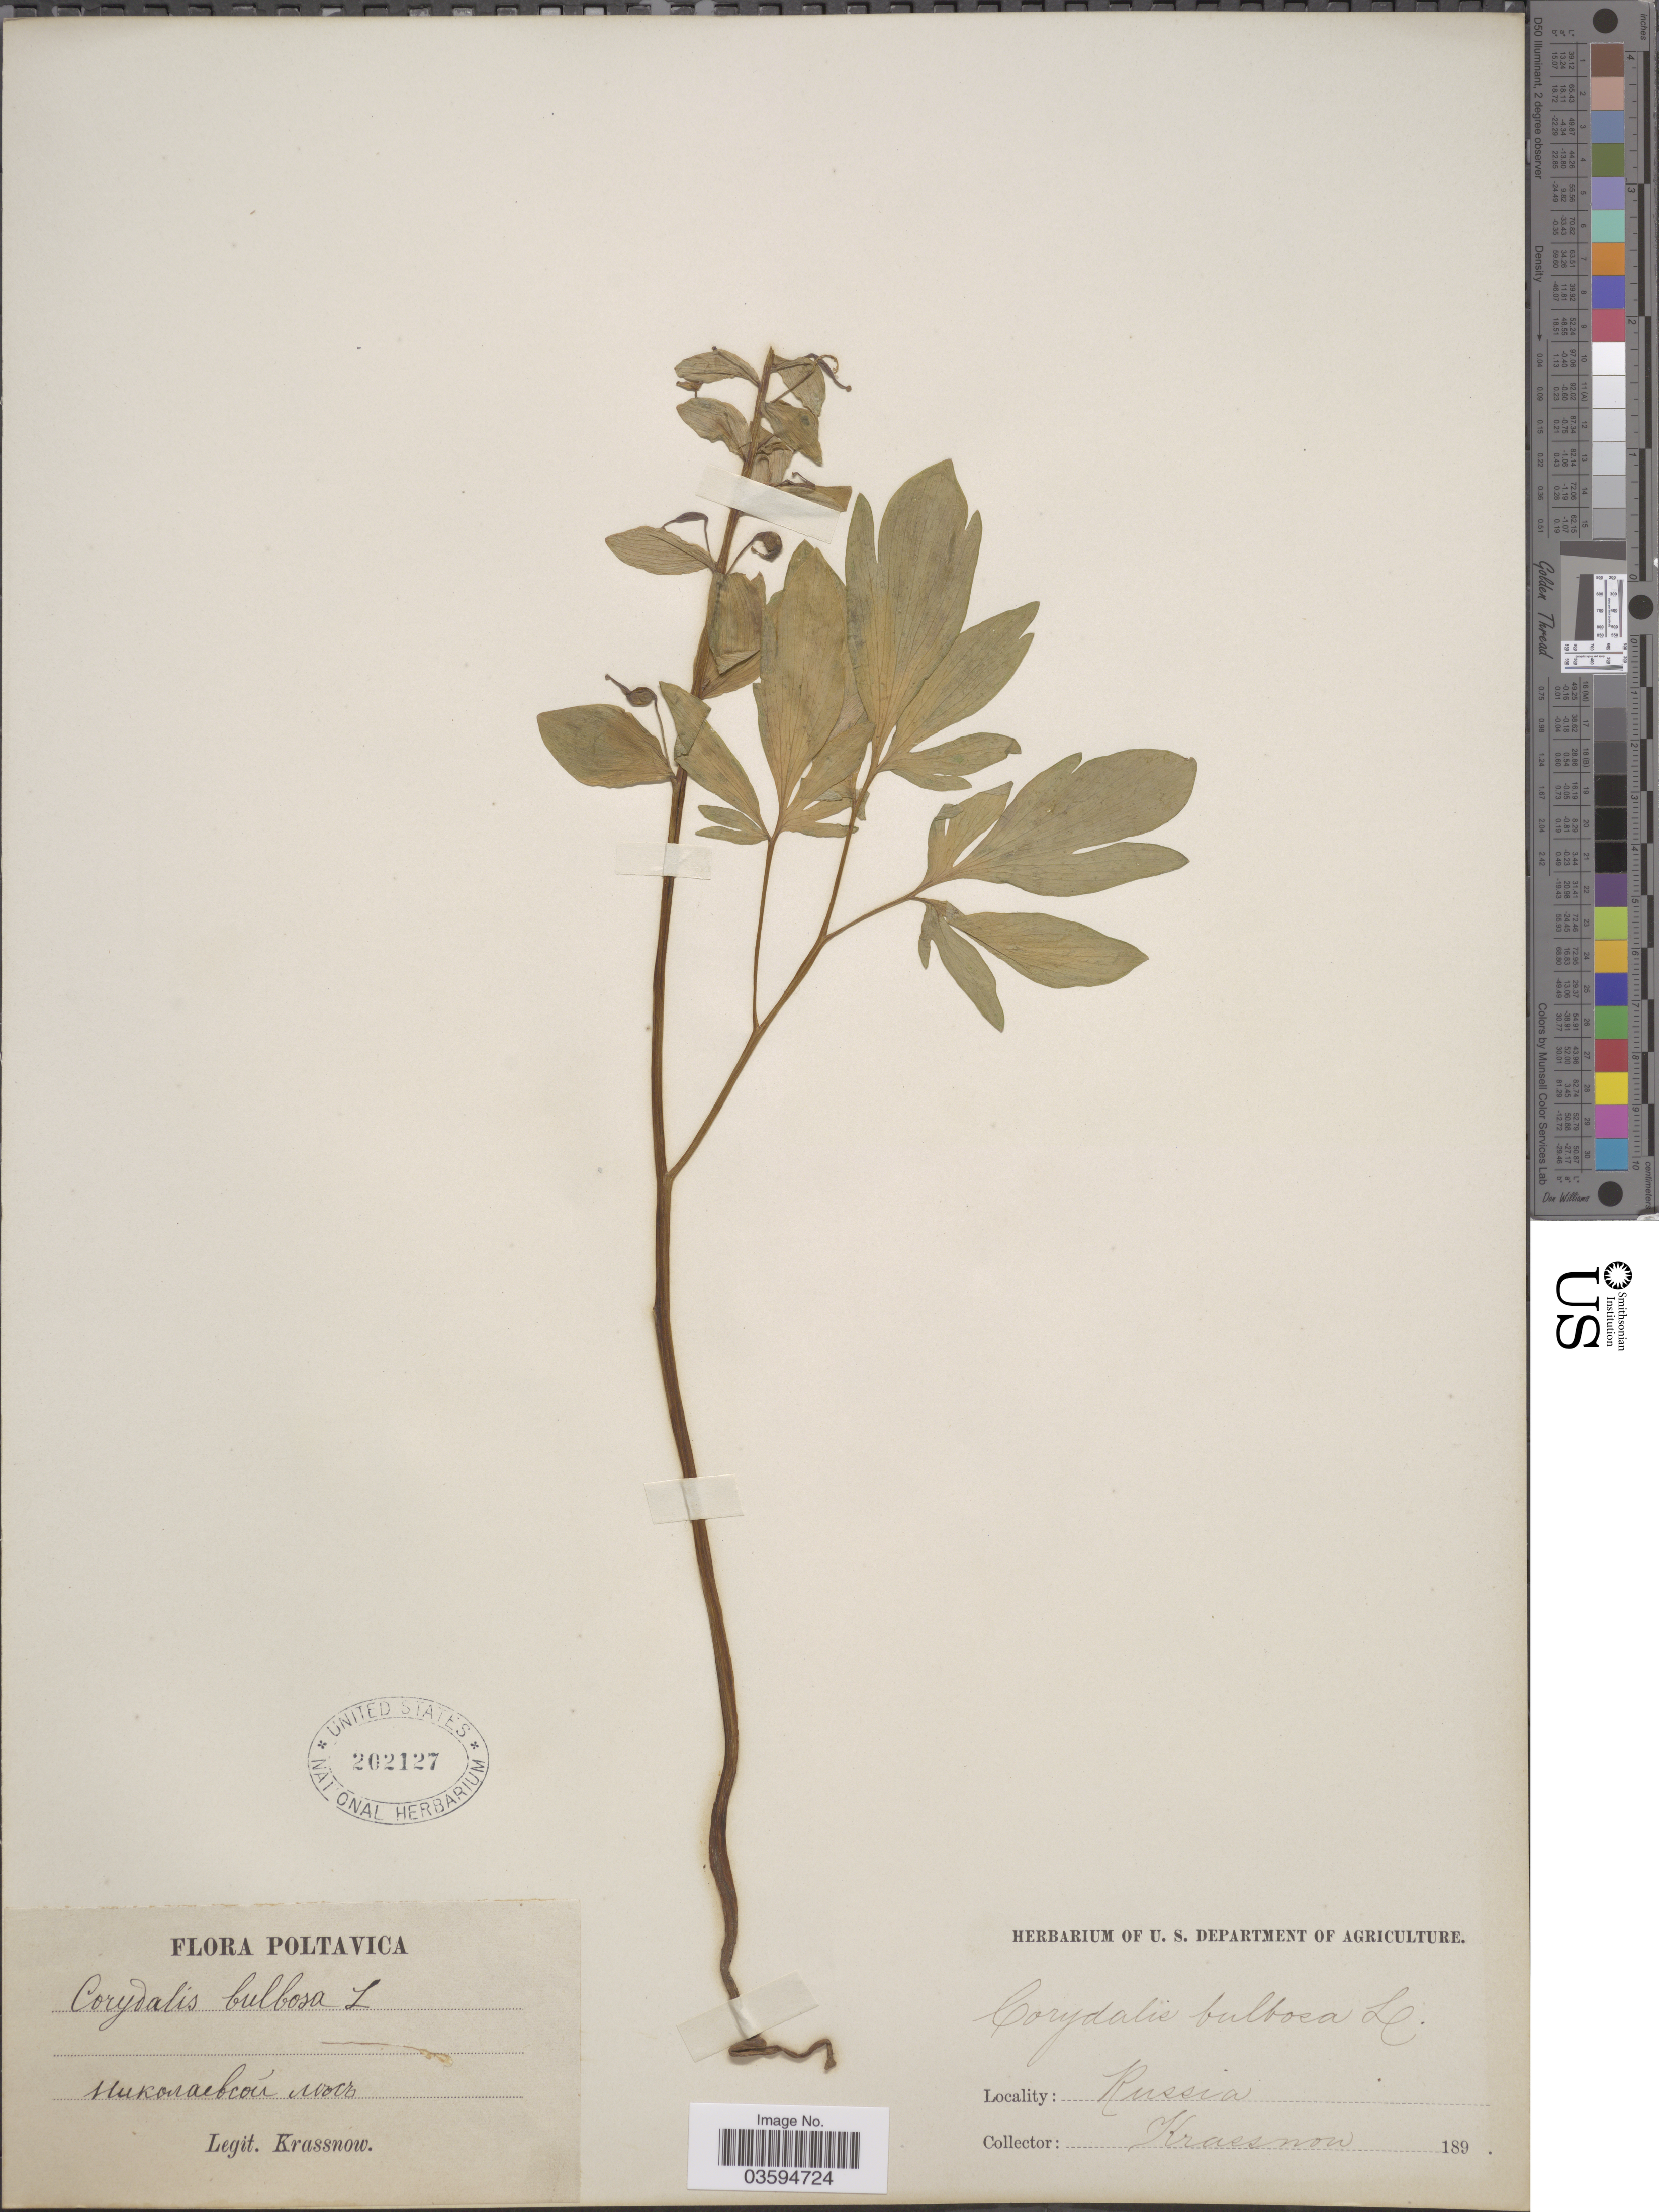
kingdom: Plantae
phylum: Tracheophyta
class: Magnoliopsida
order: Ranunculales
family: Papaveraceae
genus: Corydalis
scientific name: Corydalis solida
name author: (L.) Clairv.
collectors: -. Krassnow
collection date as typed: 189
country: Ukraine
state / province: Poltava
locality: Poltavica. Mys Mykolaya.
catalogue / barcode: US 202127